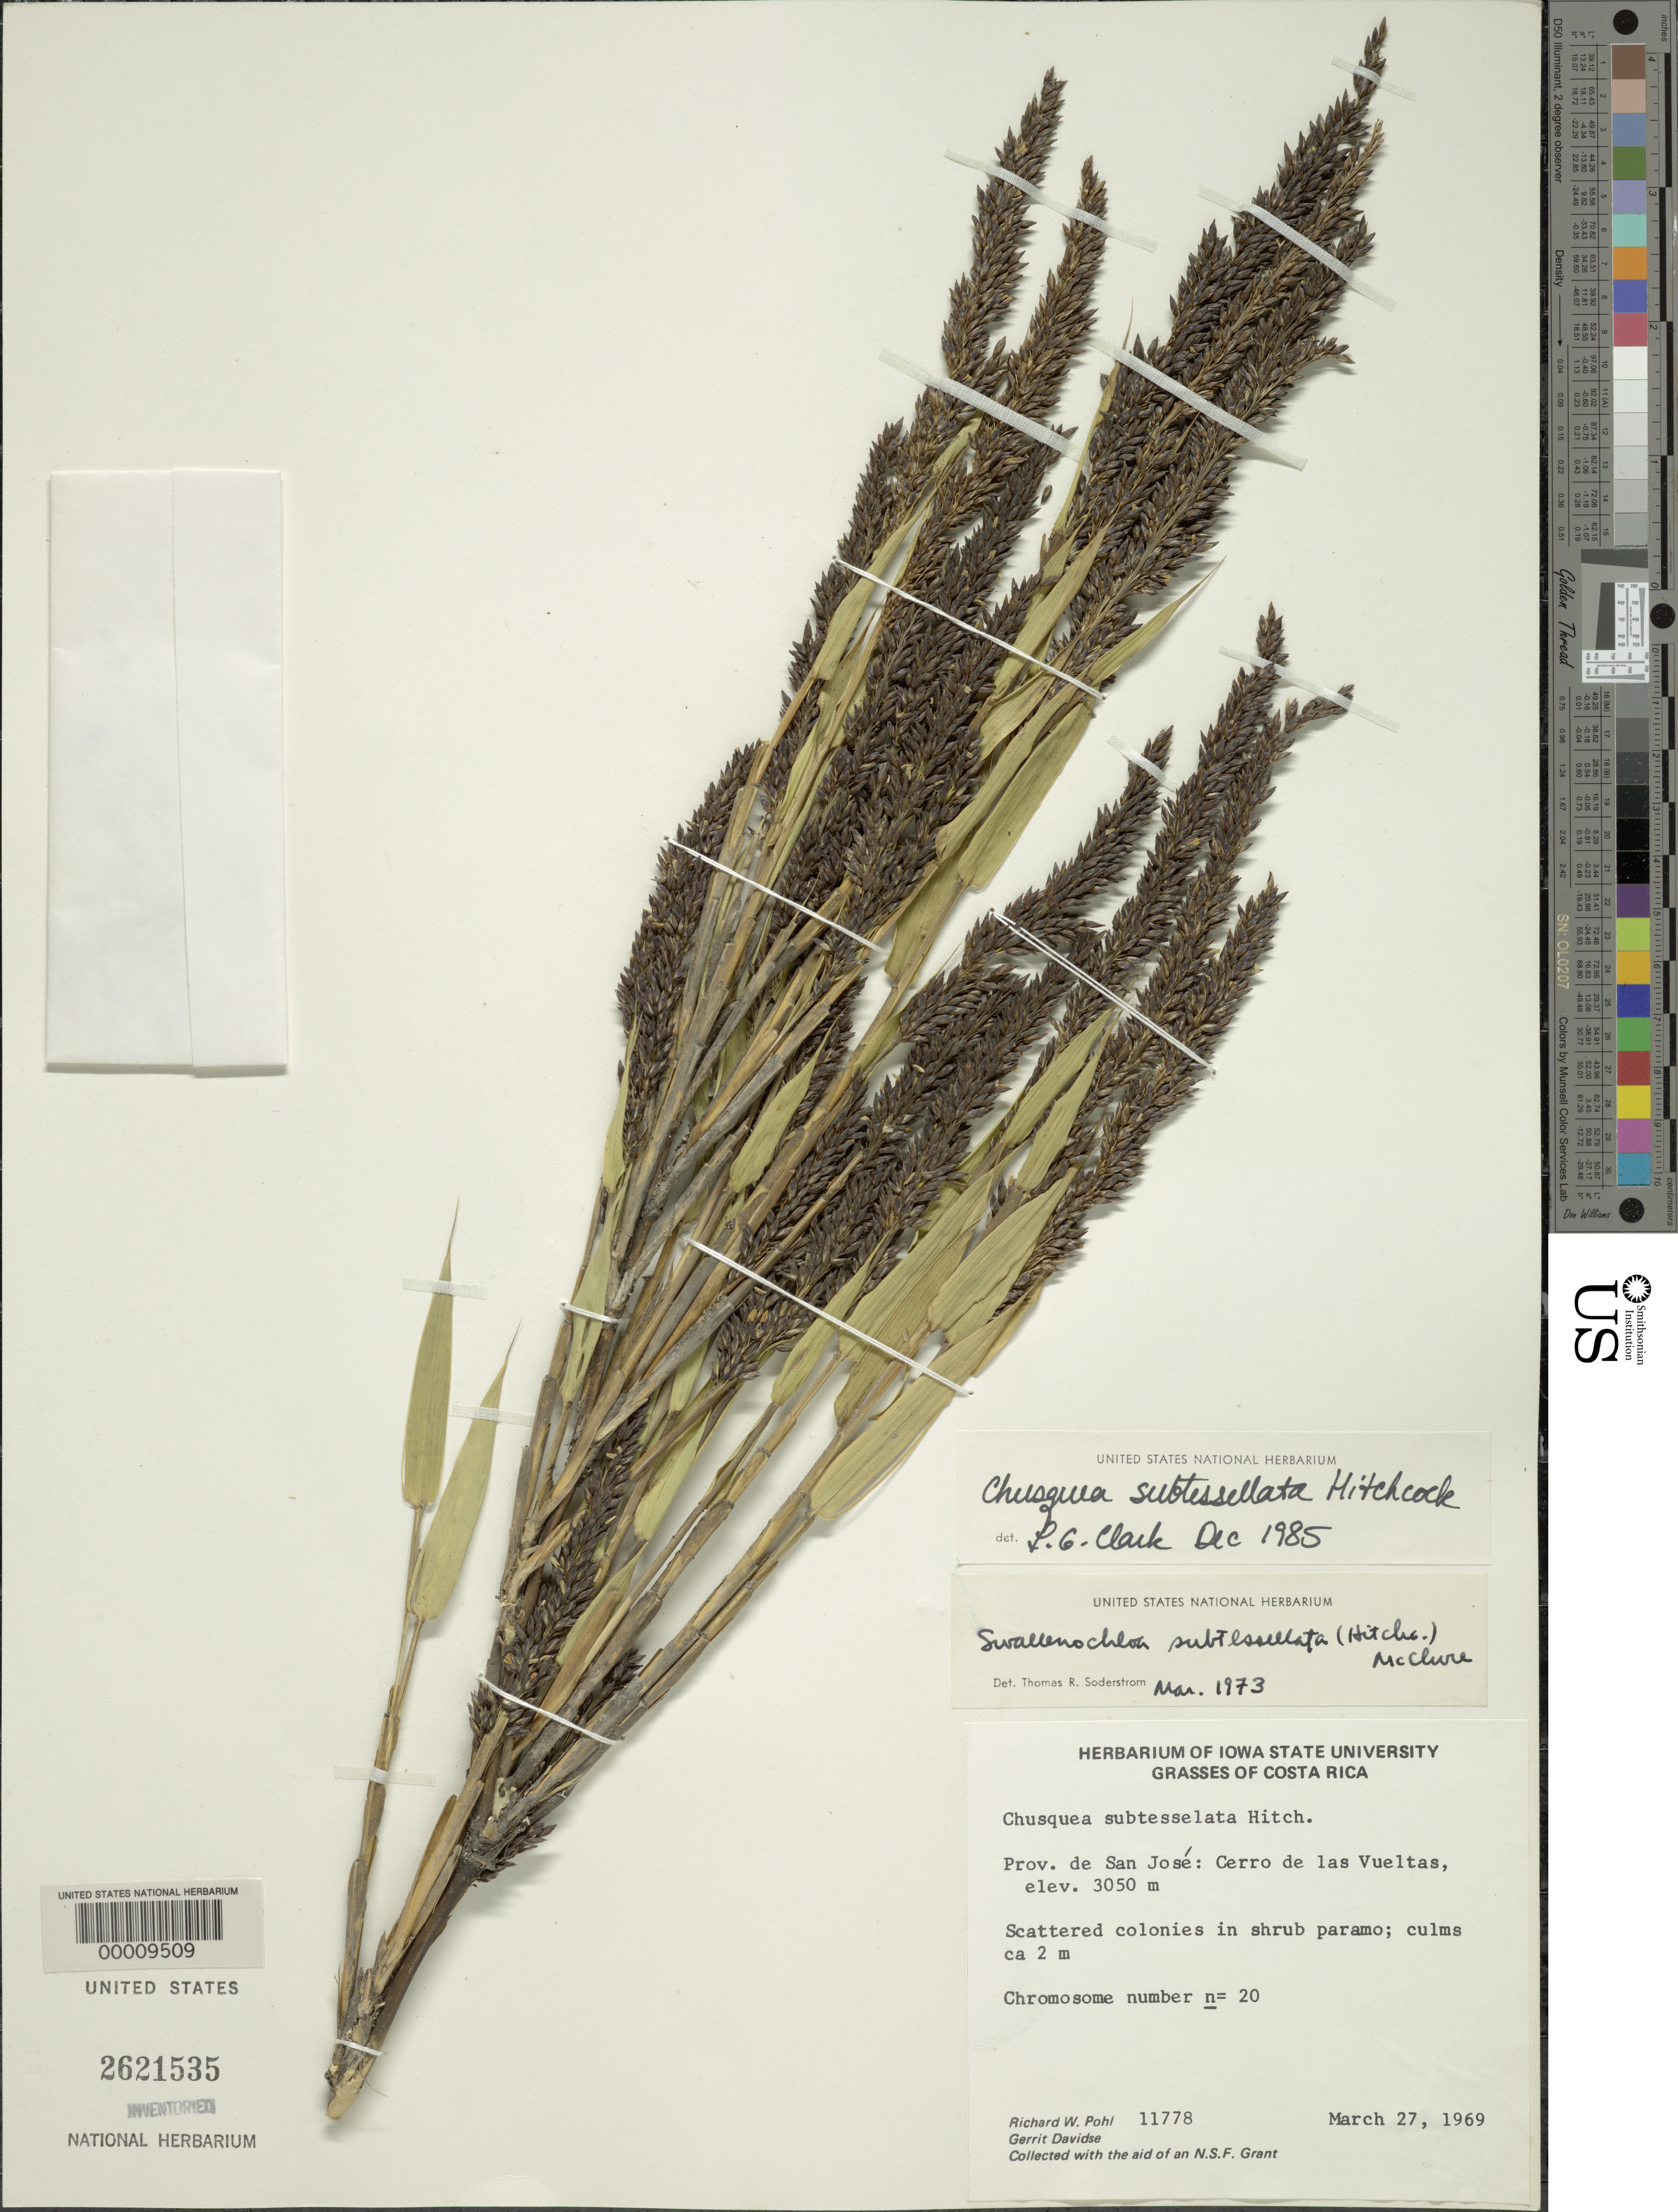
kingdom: Plantae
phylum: Tracheophyta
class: Liliopsida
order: Poales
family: Poaceae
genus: Chusquea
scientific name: Chusquea subtessellata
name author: Hitchc.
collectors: R. W. Pohl & G. Davidse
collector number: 11778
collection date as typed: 27 Mar 1969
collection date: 1969-03-27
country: Costa Rica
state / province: San José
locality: Cerro de las vueltas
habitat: Paramo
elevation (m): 3050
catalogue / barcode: US 2621535